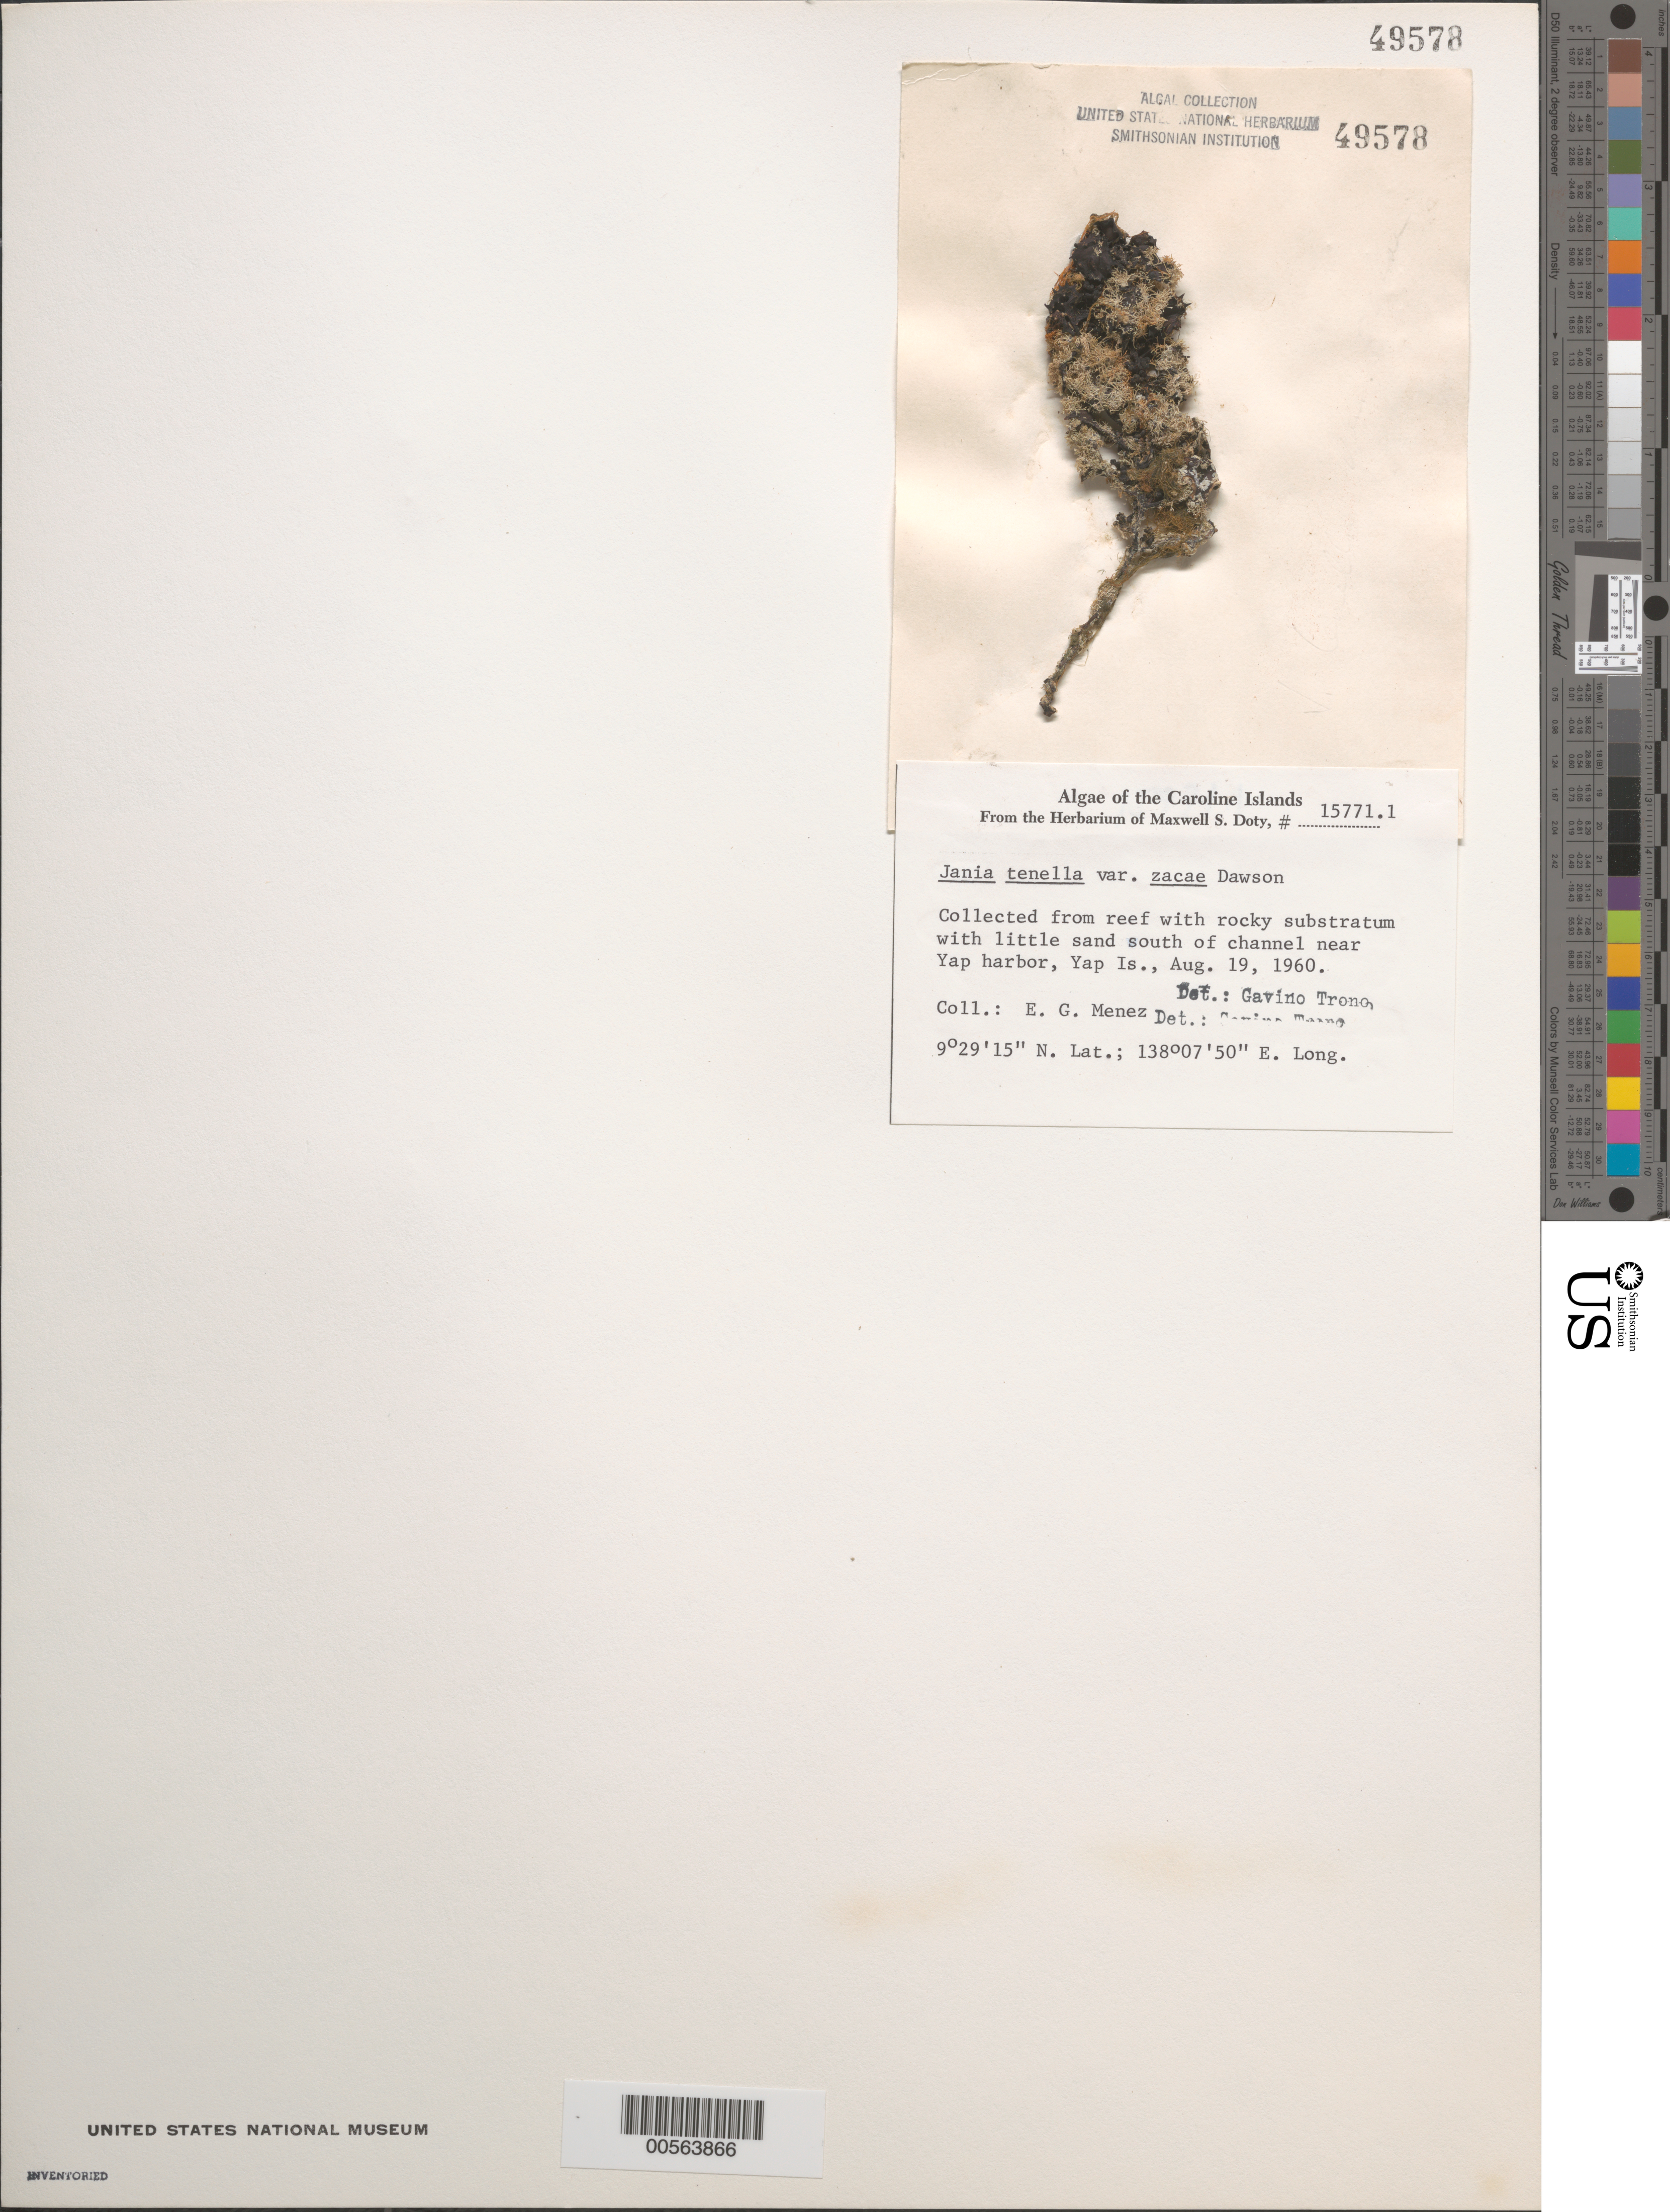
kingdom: Plantae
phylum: Rhodophyta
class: Florideophyceae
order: Corallinales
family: Corallinaceae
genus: Jania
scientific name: Jania tenella var. zacae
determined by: Trono, Gavino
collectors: Meñez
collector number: MSD 15771.1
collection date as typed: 19 Aug 1960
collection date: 1960-08-19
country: Micronesia, Federated States of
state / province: Yap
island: Yap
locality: South of channel near Yap Harbor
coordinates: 9 29' 15" N. Lat., 138 07' 50" E. Long.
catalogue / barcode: US 49578